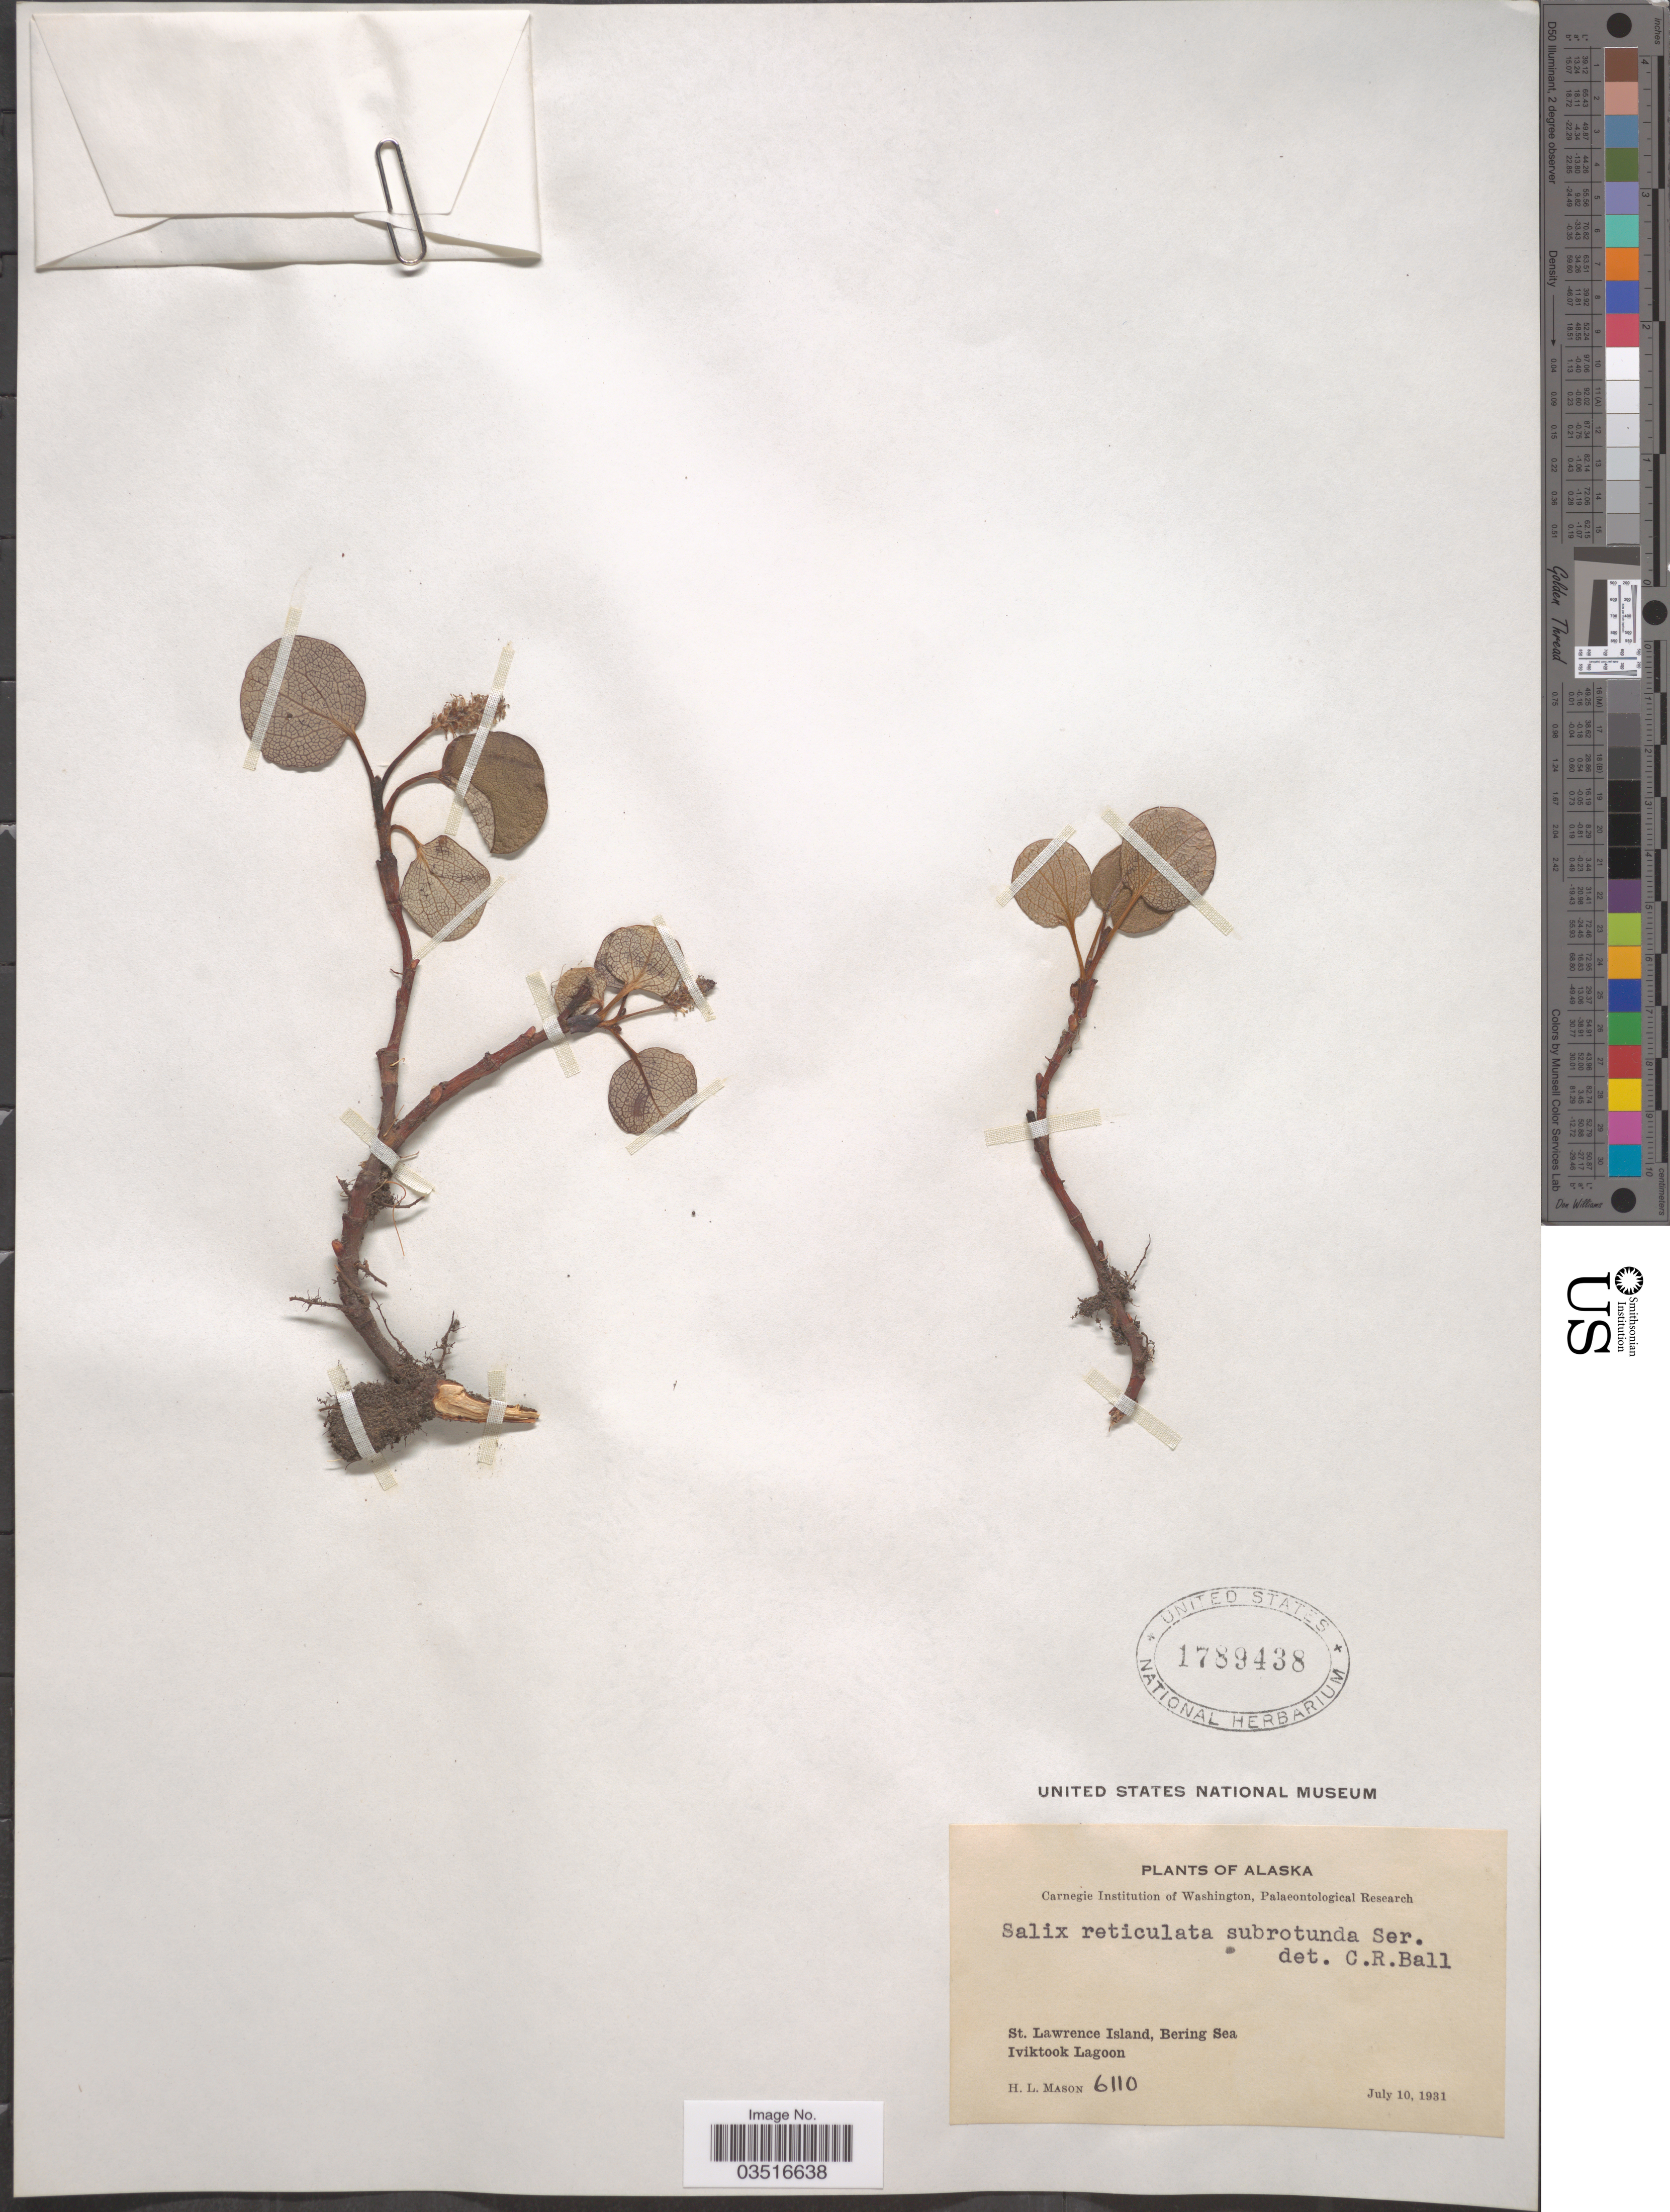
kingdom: Plantae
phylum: Tracheophyta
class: Magnoliopsida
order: Malpighiales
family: Salicaceae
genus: Salix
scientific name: Salix reticulata var. subrotunda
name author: Ser.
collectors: H. L. Mason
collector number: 6110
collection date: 1931-07-10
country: United States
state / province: Alaska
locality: St. Lawrence Island, Bering Sea. Iviktook Lagoon.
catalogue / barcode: US 1789438